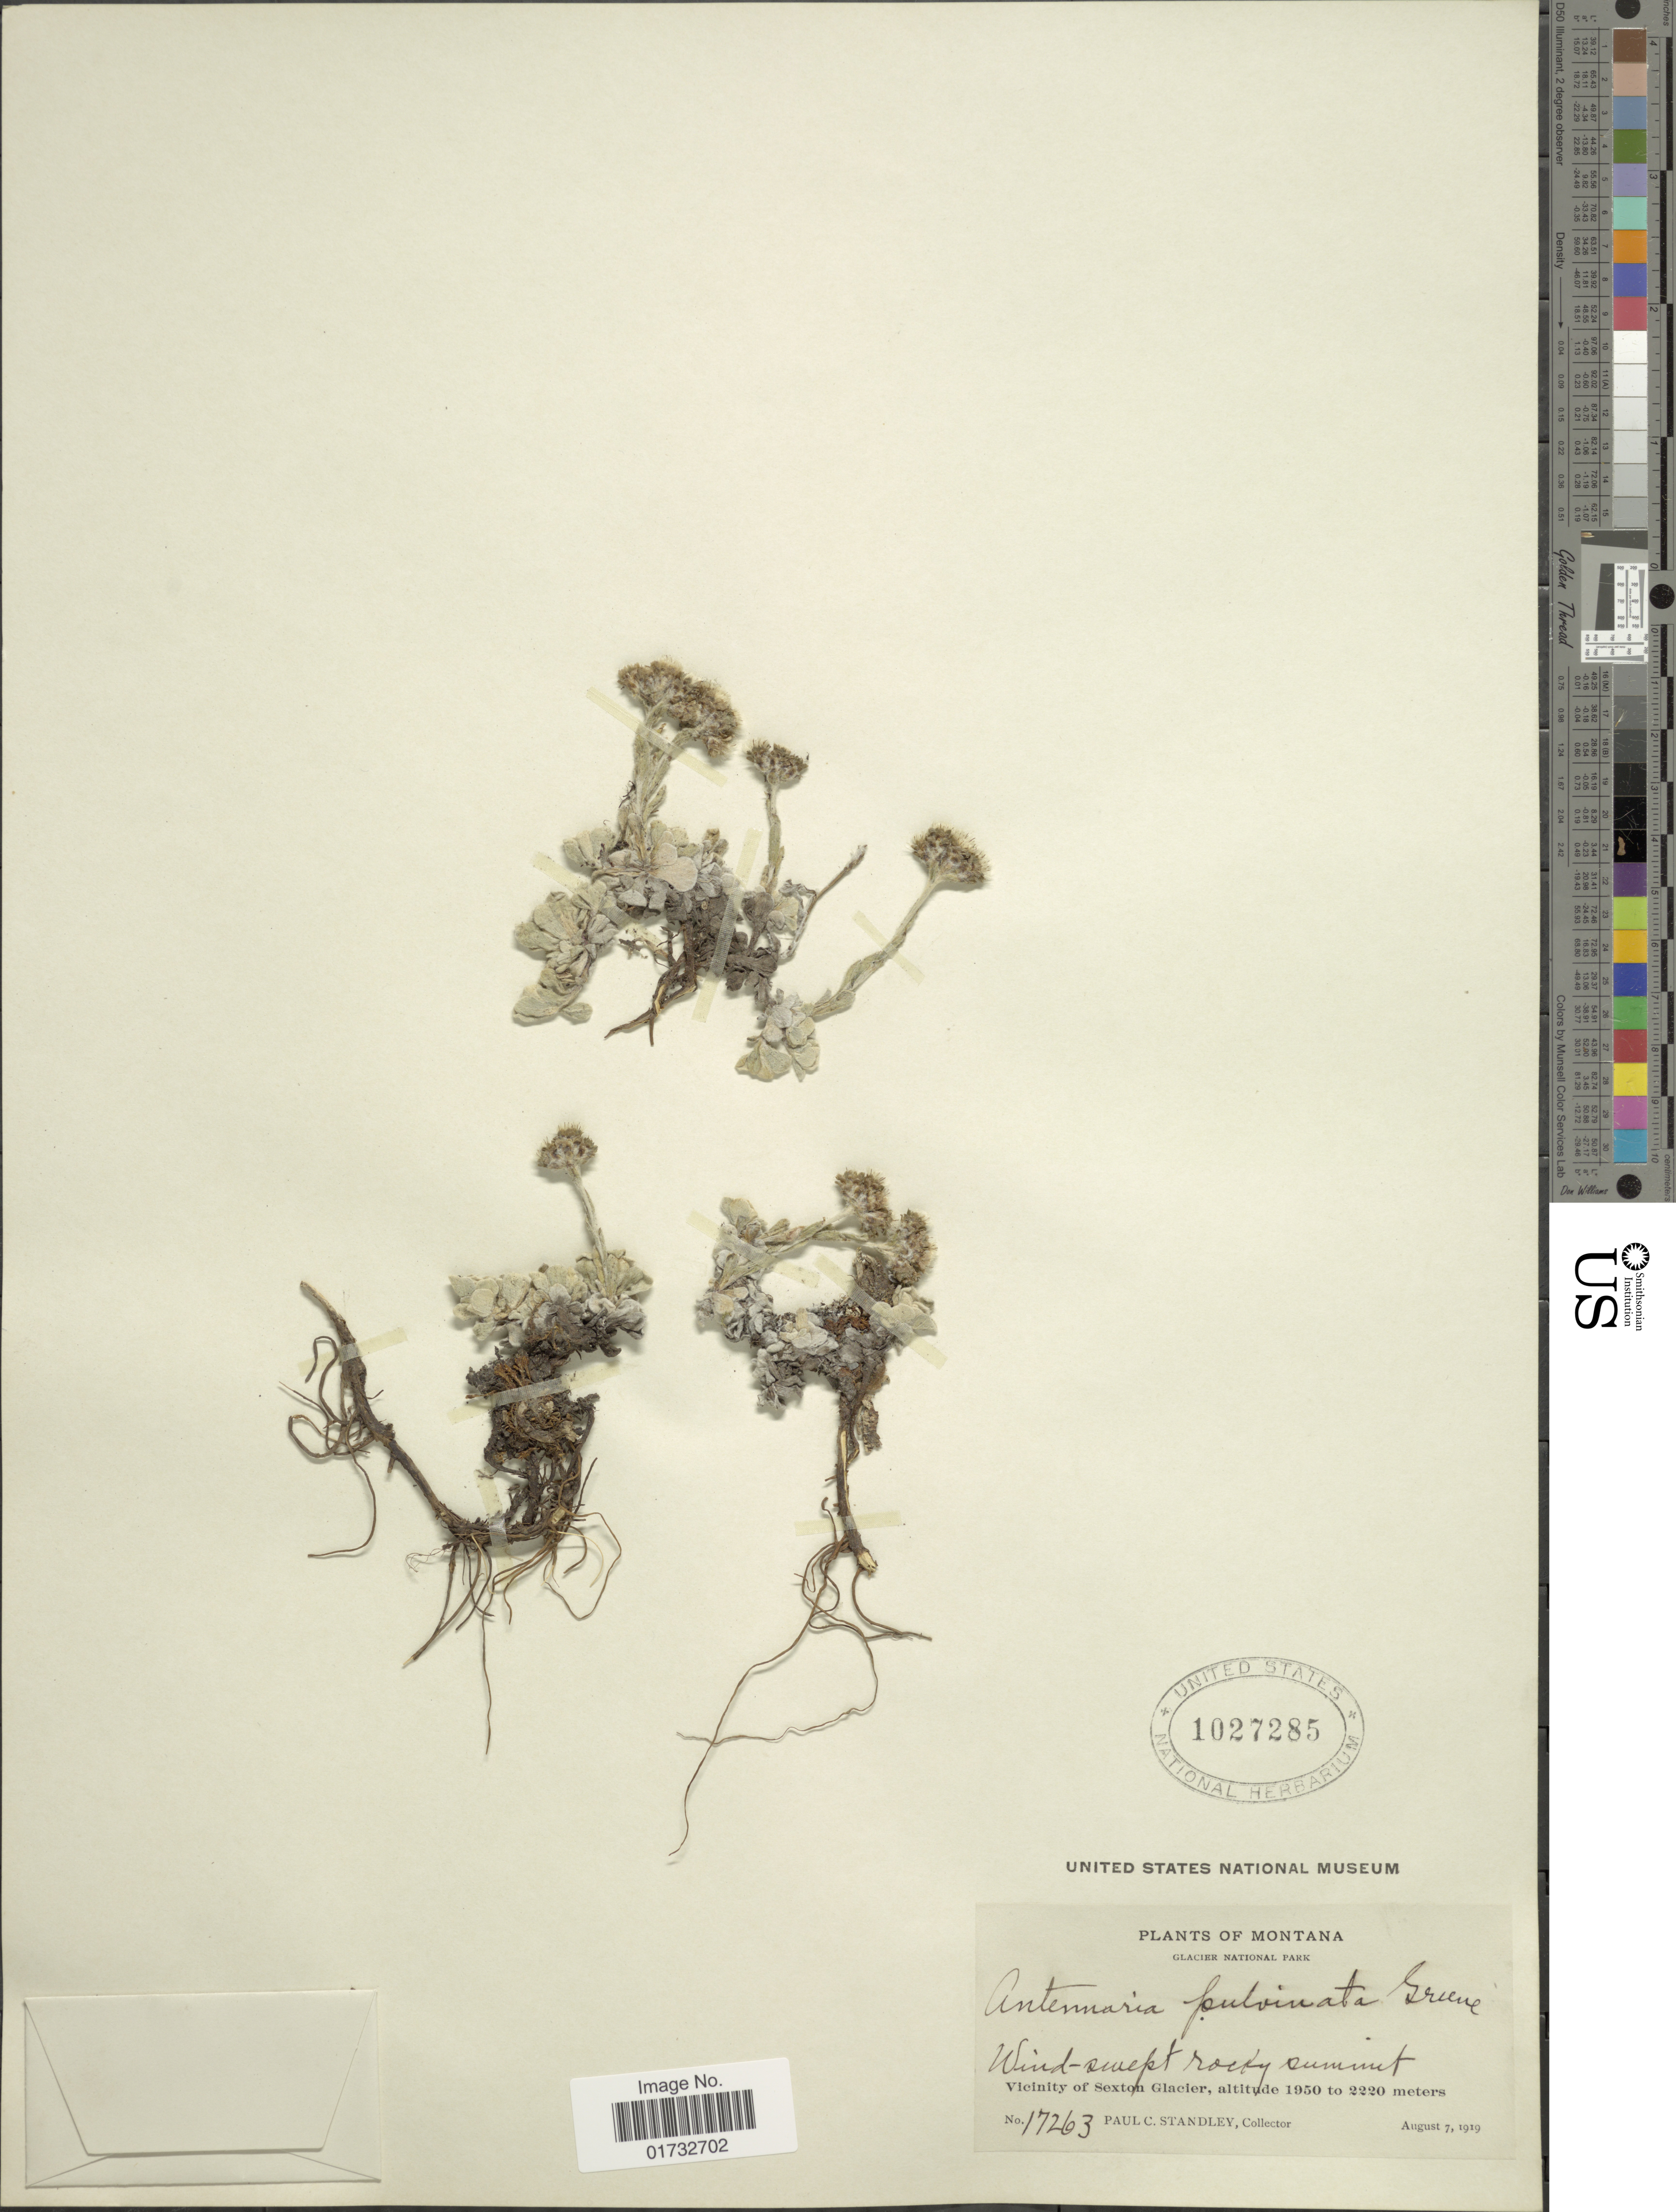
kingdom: Plantae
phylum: Tracheophyta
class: Magnoliopsida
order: Asterales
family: Asteraceae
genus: Antennaria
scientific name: Antennaria pulvinata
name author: Greene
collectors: P. C. Standley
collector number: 17263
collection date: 1919-08-07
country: United States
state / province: Montana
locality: Glacier National Park. Vicinity of Sexton Glacier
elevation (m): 1950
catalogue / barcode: US 1027285